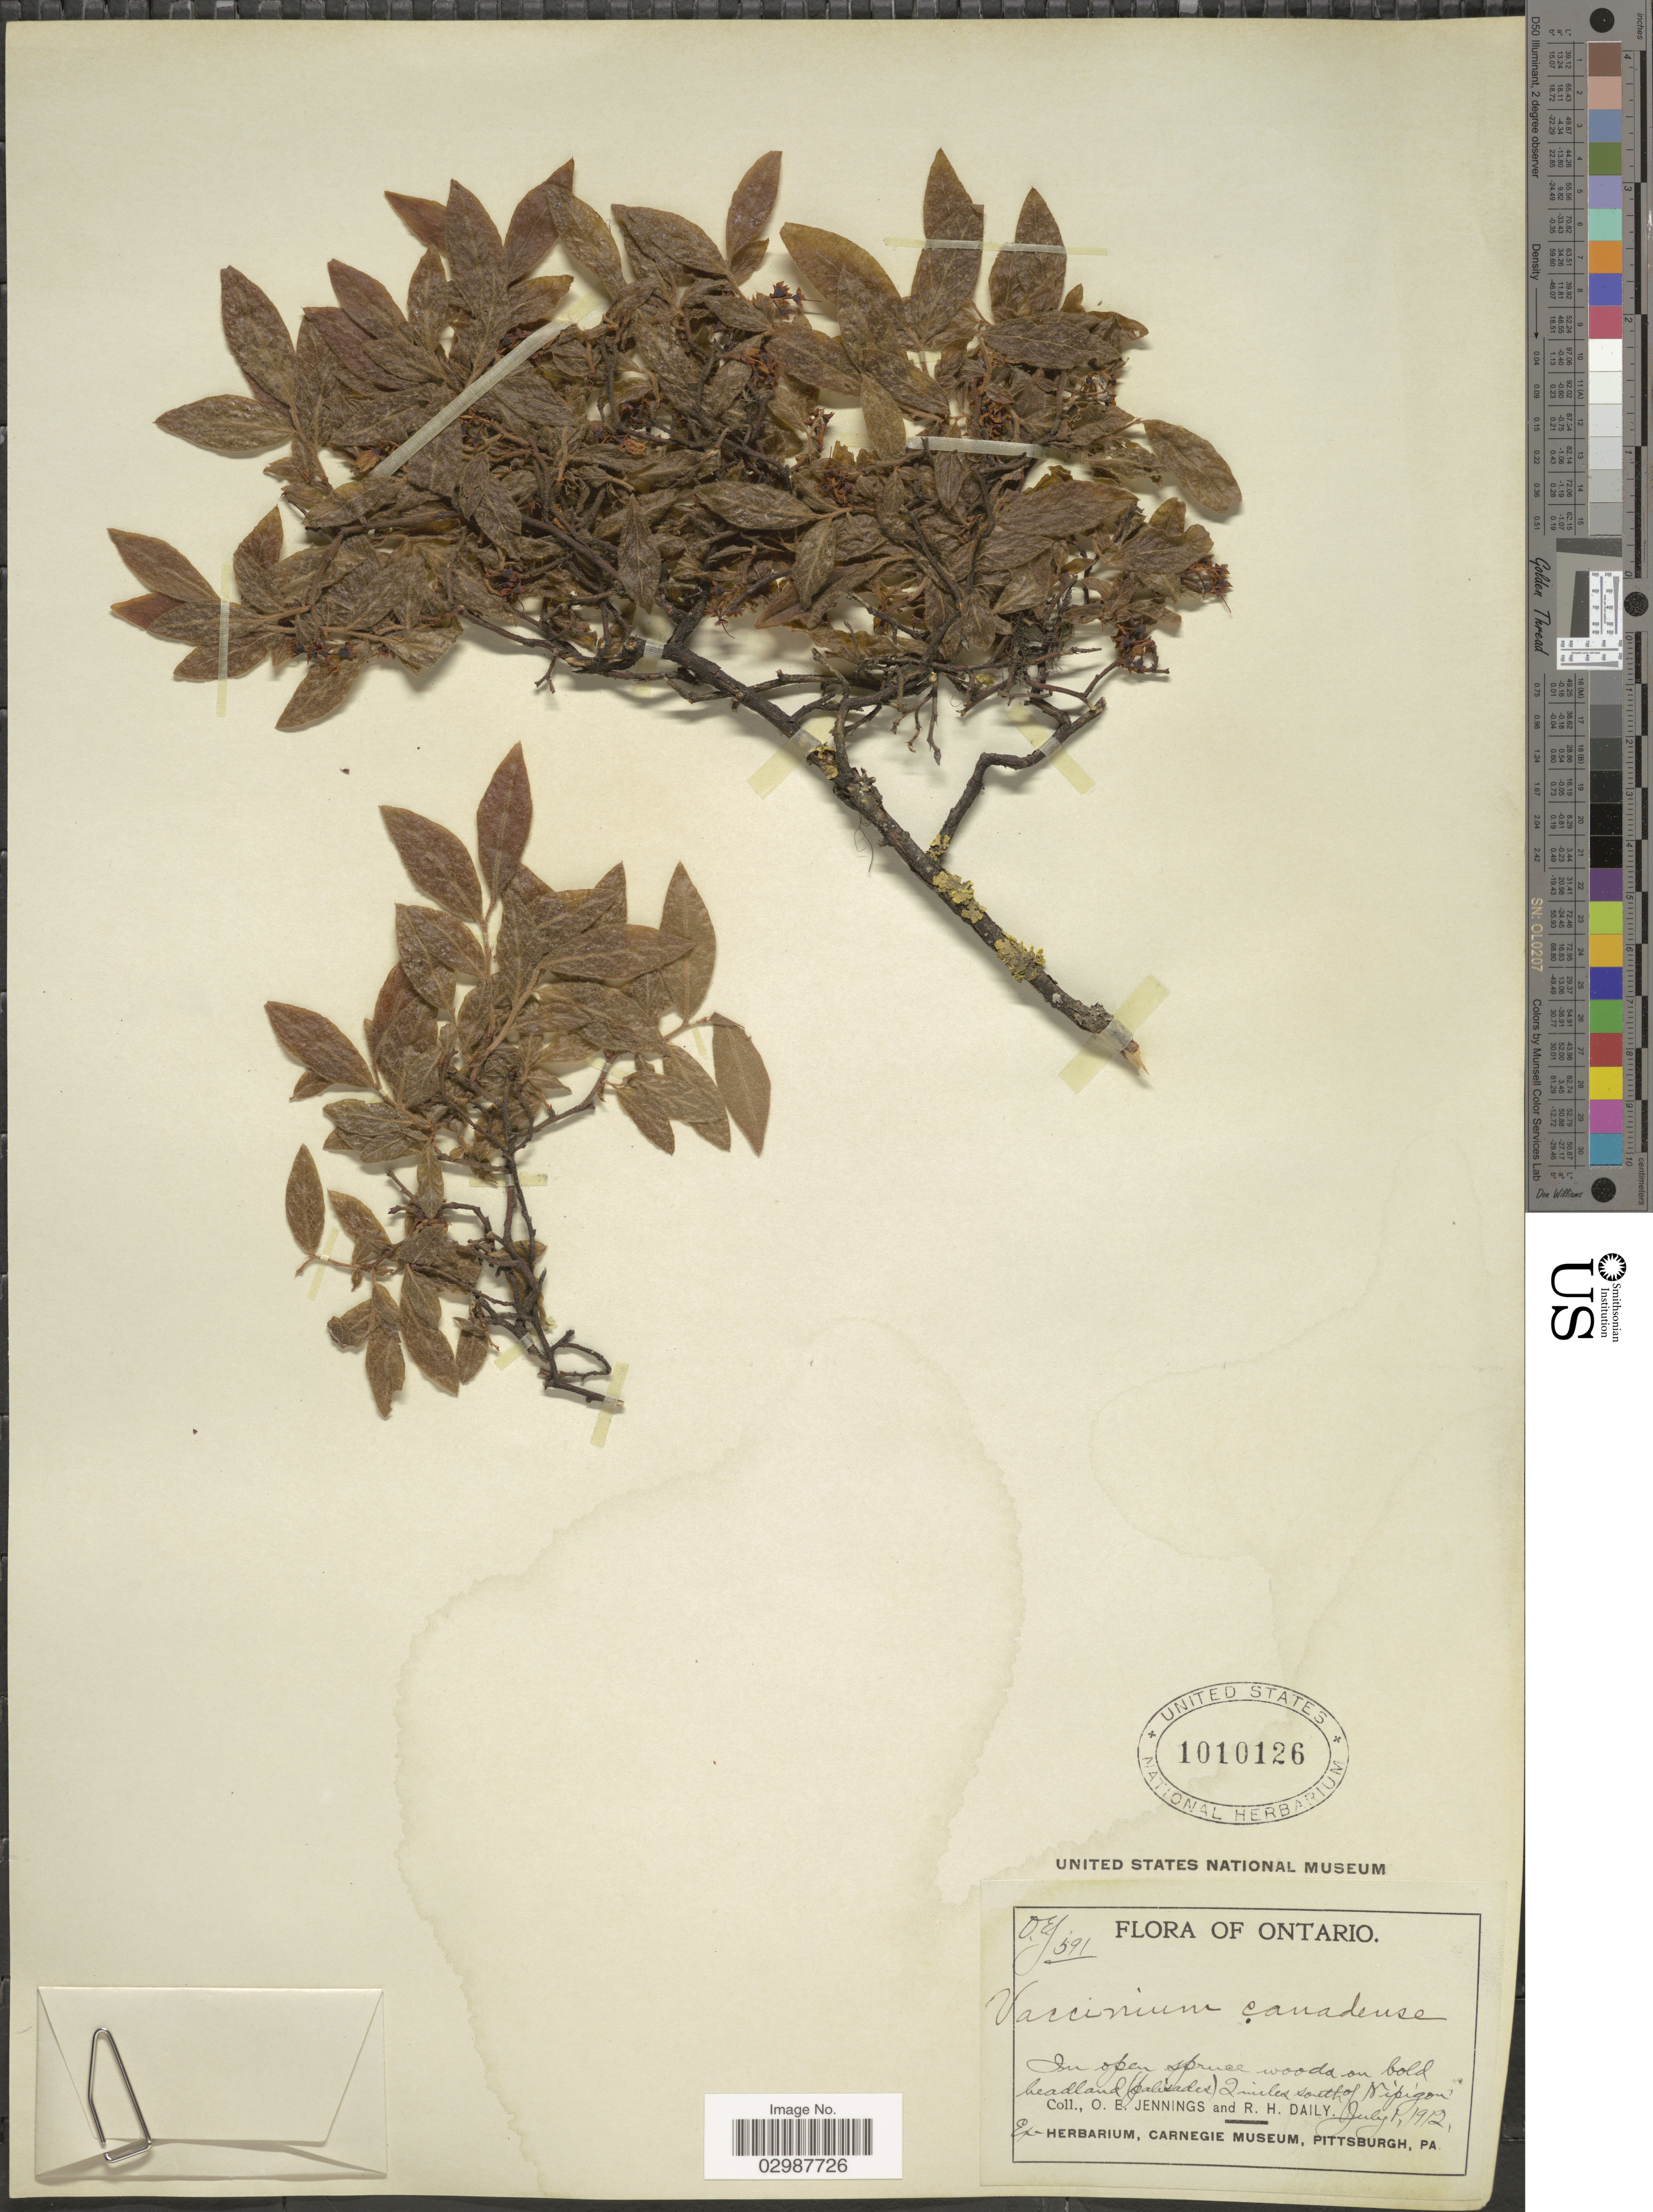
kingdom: Plantae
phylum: Tracheophyta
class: Magnoliopsida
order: Ericales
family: Ericaceae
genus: Vaccinium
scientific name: Vaccinium canadense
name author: Kalm ex Richardson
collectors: O. E. Jennings & R. Daily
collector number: O.E.J.591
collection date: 1912-07-01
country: Canada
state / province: Ontario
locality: Bold headland (palisades) 2 miles south of Nipigon.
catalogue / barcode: US 1010126